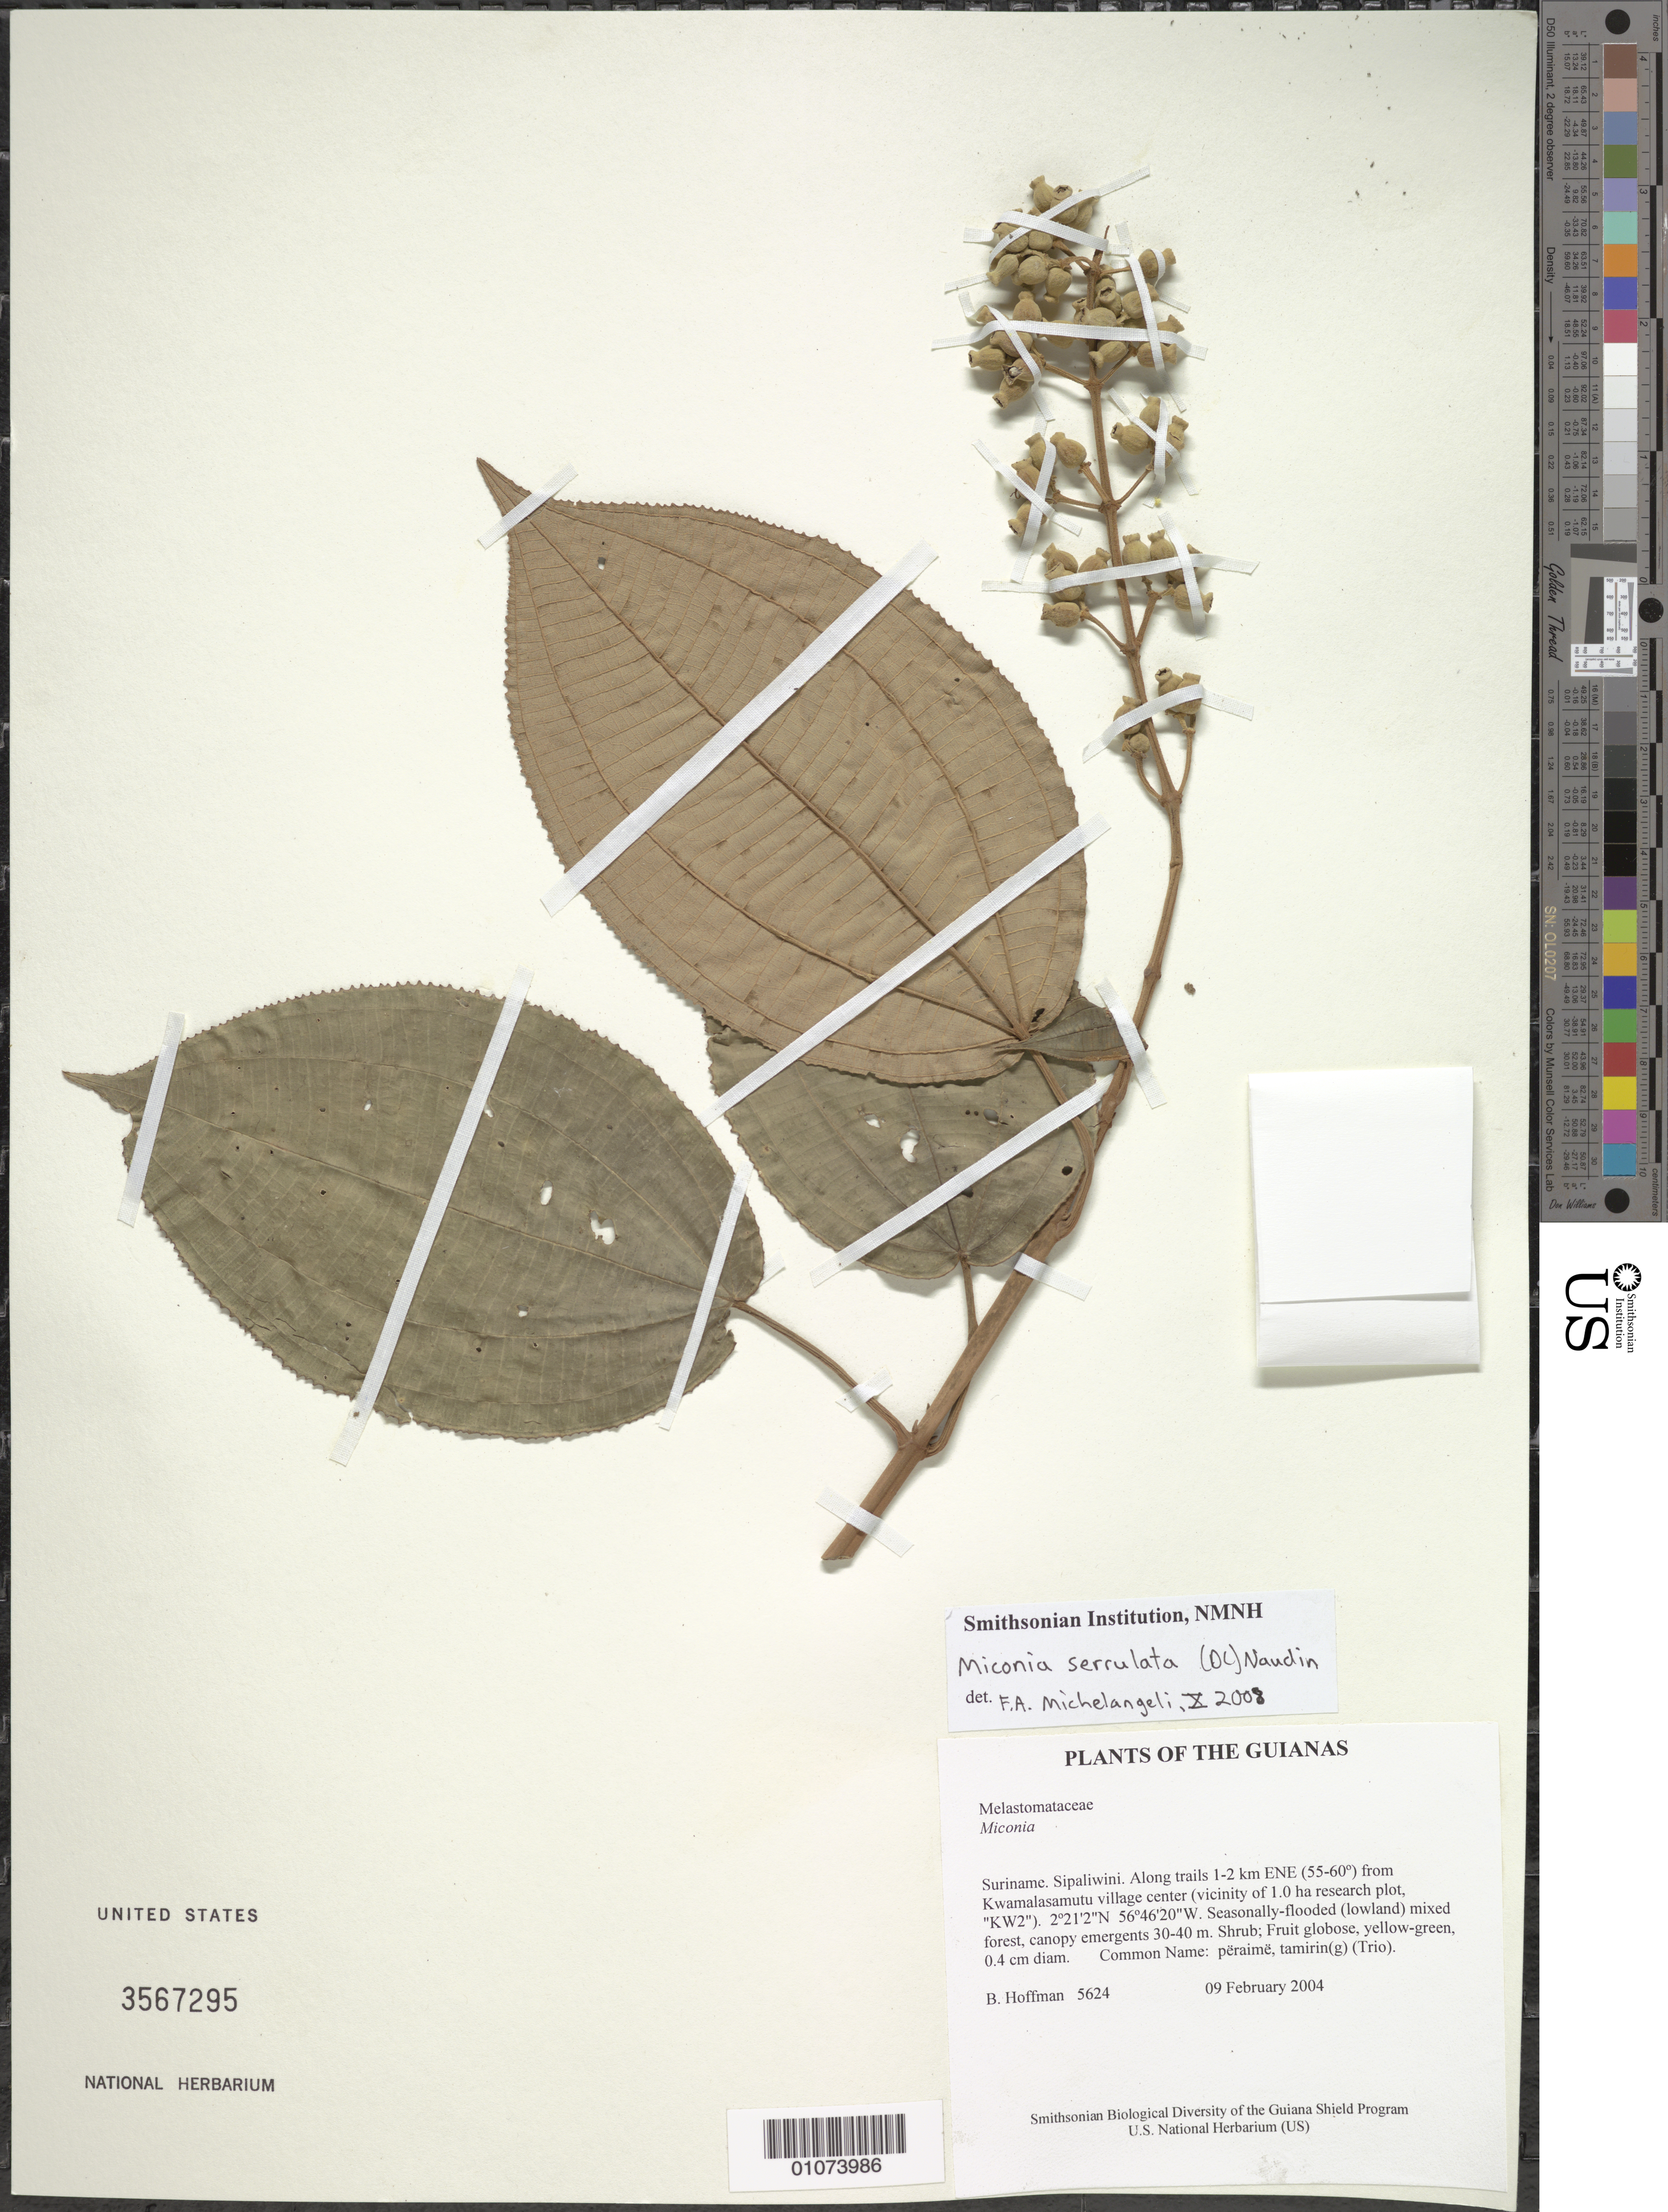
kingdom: Plantae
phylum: Tracheophyta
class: Magnoliopsida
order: Myrtales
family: Melastomataceae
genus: Miconia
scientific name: Miconia serrulata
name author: (DC.) Naudin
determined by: Michelangeli, F. A.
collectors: B. Hoffman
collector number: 5624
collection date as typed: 09 February 2004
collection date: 2004-02-09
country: Suriname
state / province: Sipaliwini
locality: Along trails 1-2 km ENE (55-60º) from Kwamalasamutu village center (vicinity of 1.0 ha research plot, "KW2")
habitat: Seasonally-flooded (lowland) mixed forest, canopy emergents 30-40 m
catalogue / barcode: US 3567295